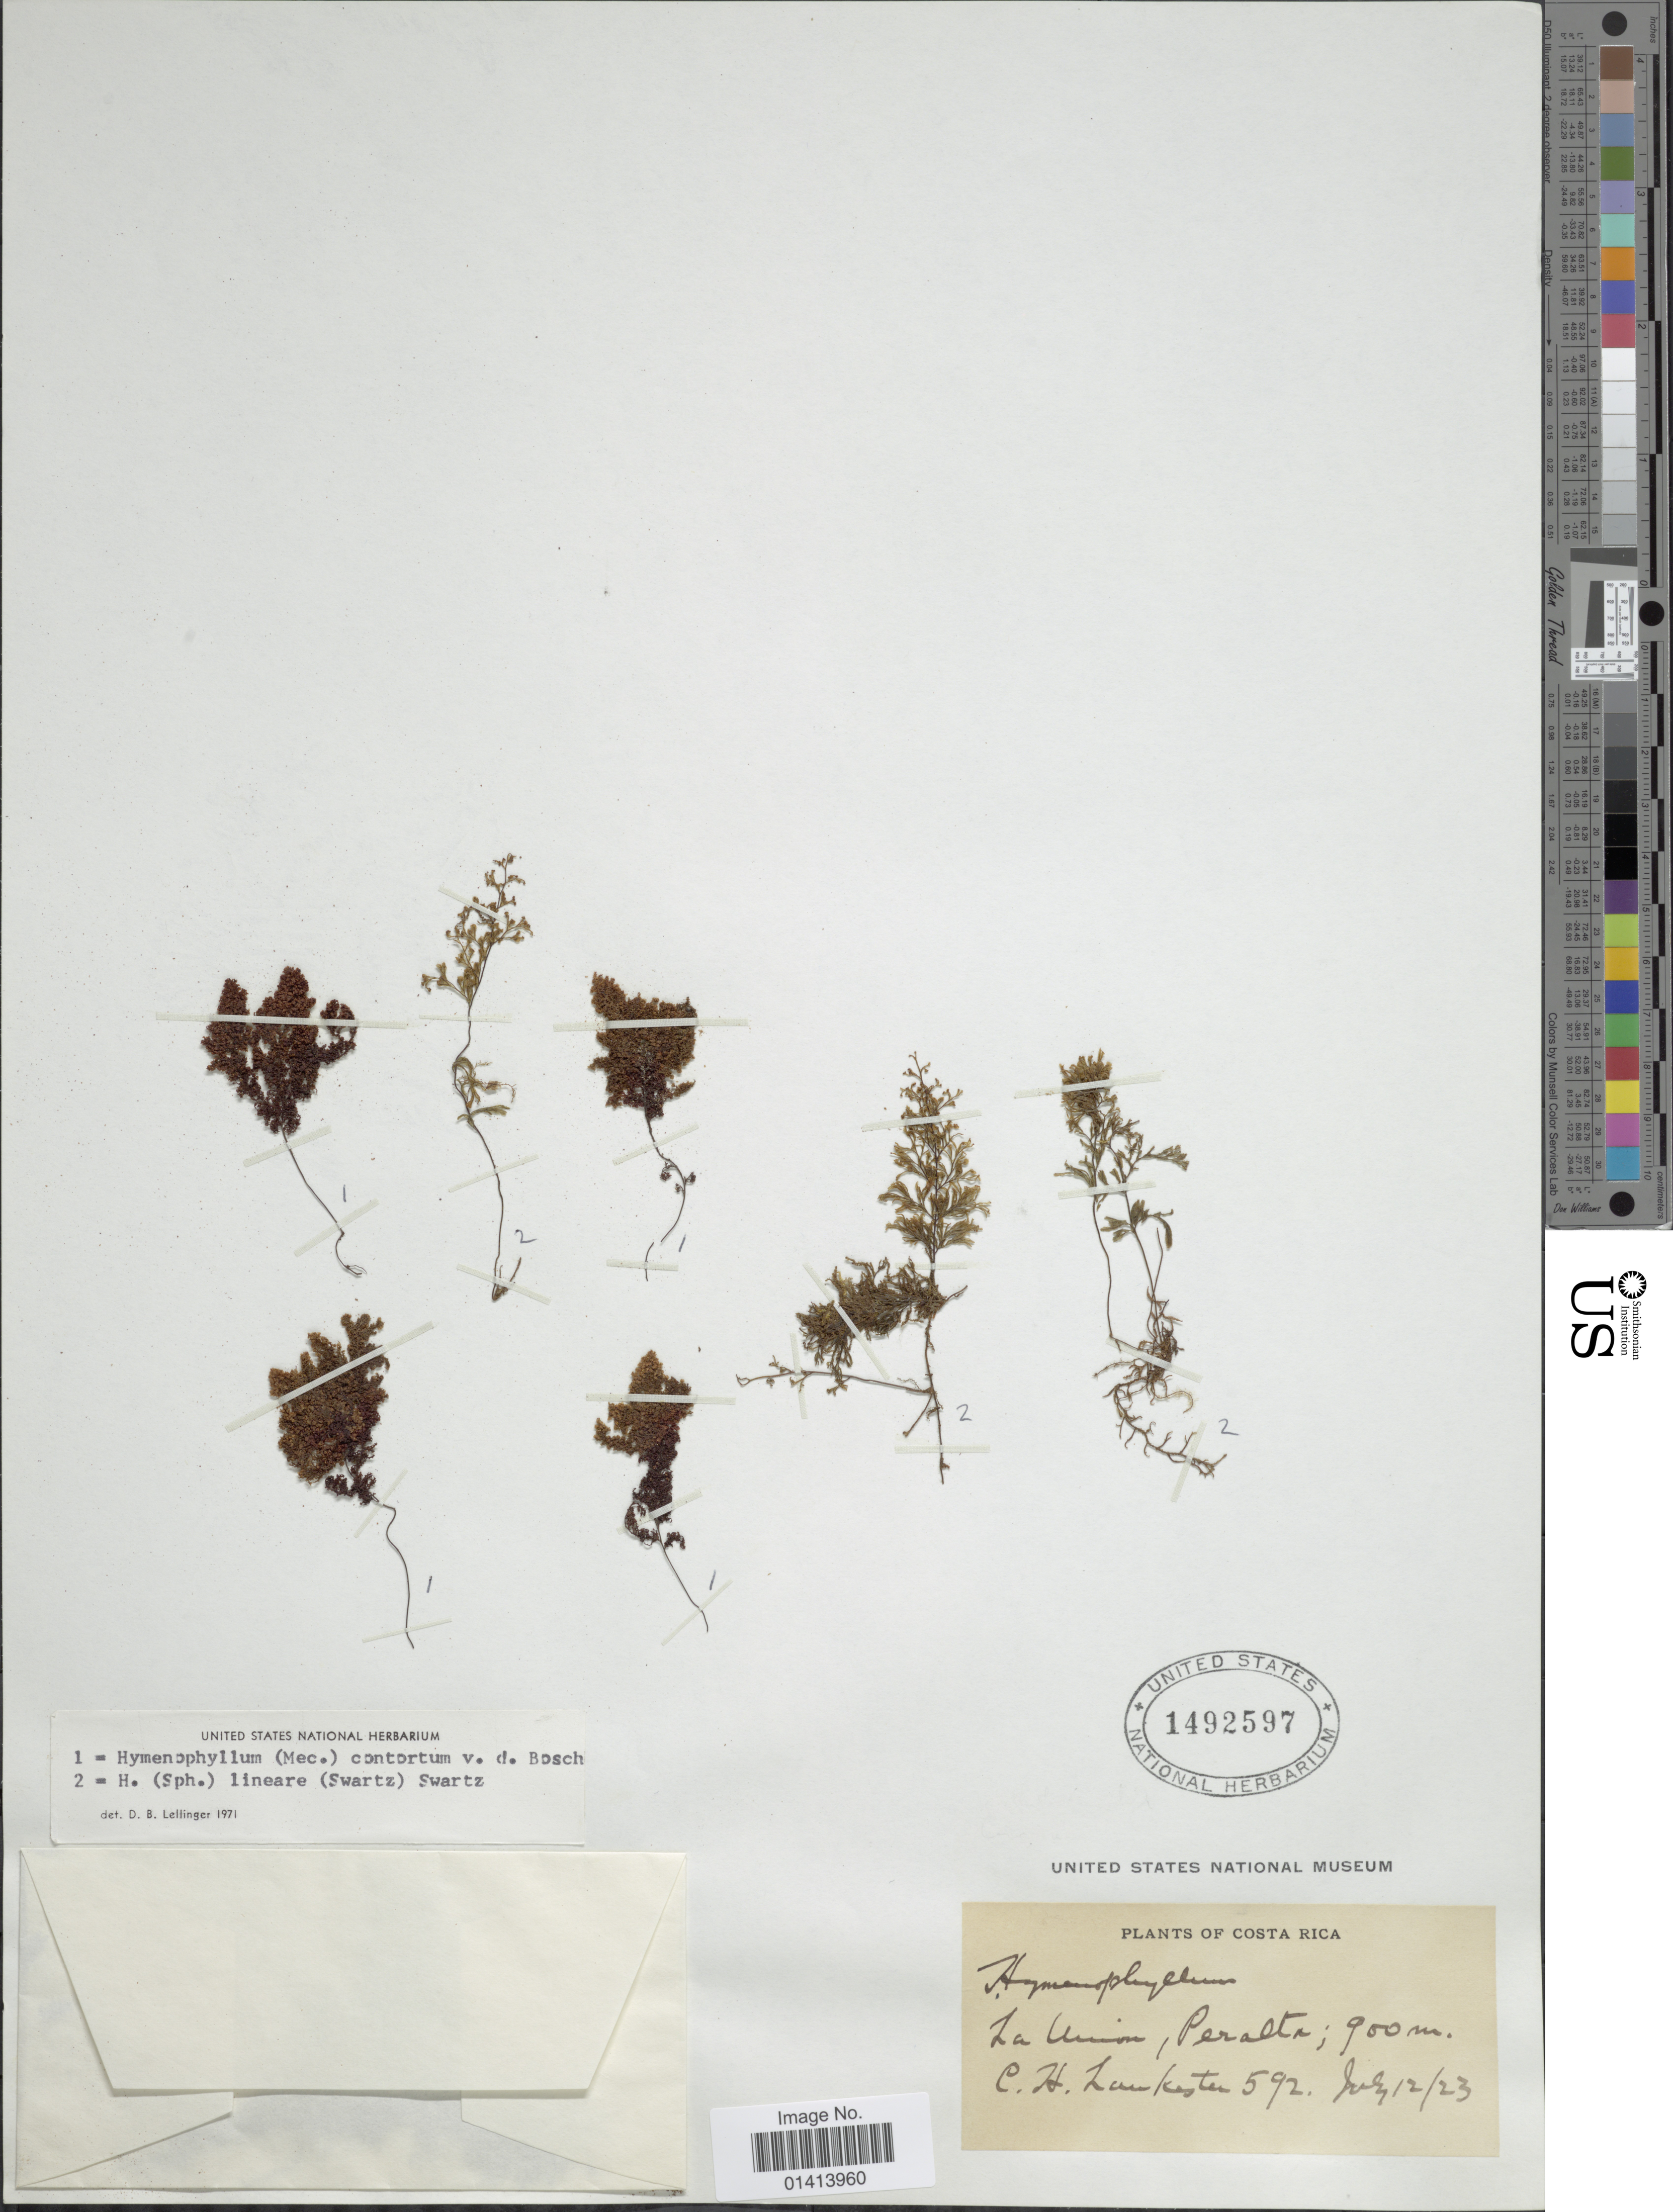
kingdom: Plantae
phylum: Tracheophyta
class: Polypodiopsida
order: Hymenophyllales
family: Hymenophyllaceae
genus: Hymenophyllum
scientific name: Hymenophyllum lineare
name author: (Sw.) Sw.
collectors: C. H. Lankester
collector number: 592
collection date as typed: Transcribed d/m/y: 12/7/23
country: Costa Rica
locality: La Union, Peralta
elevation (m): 900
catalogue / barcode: US 1492597